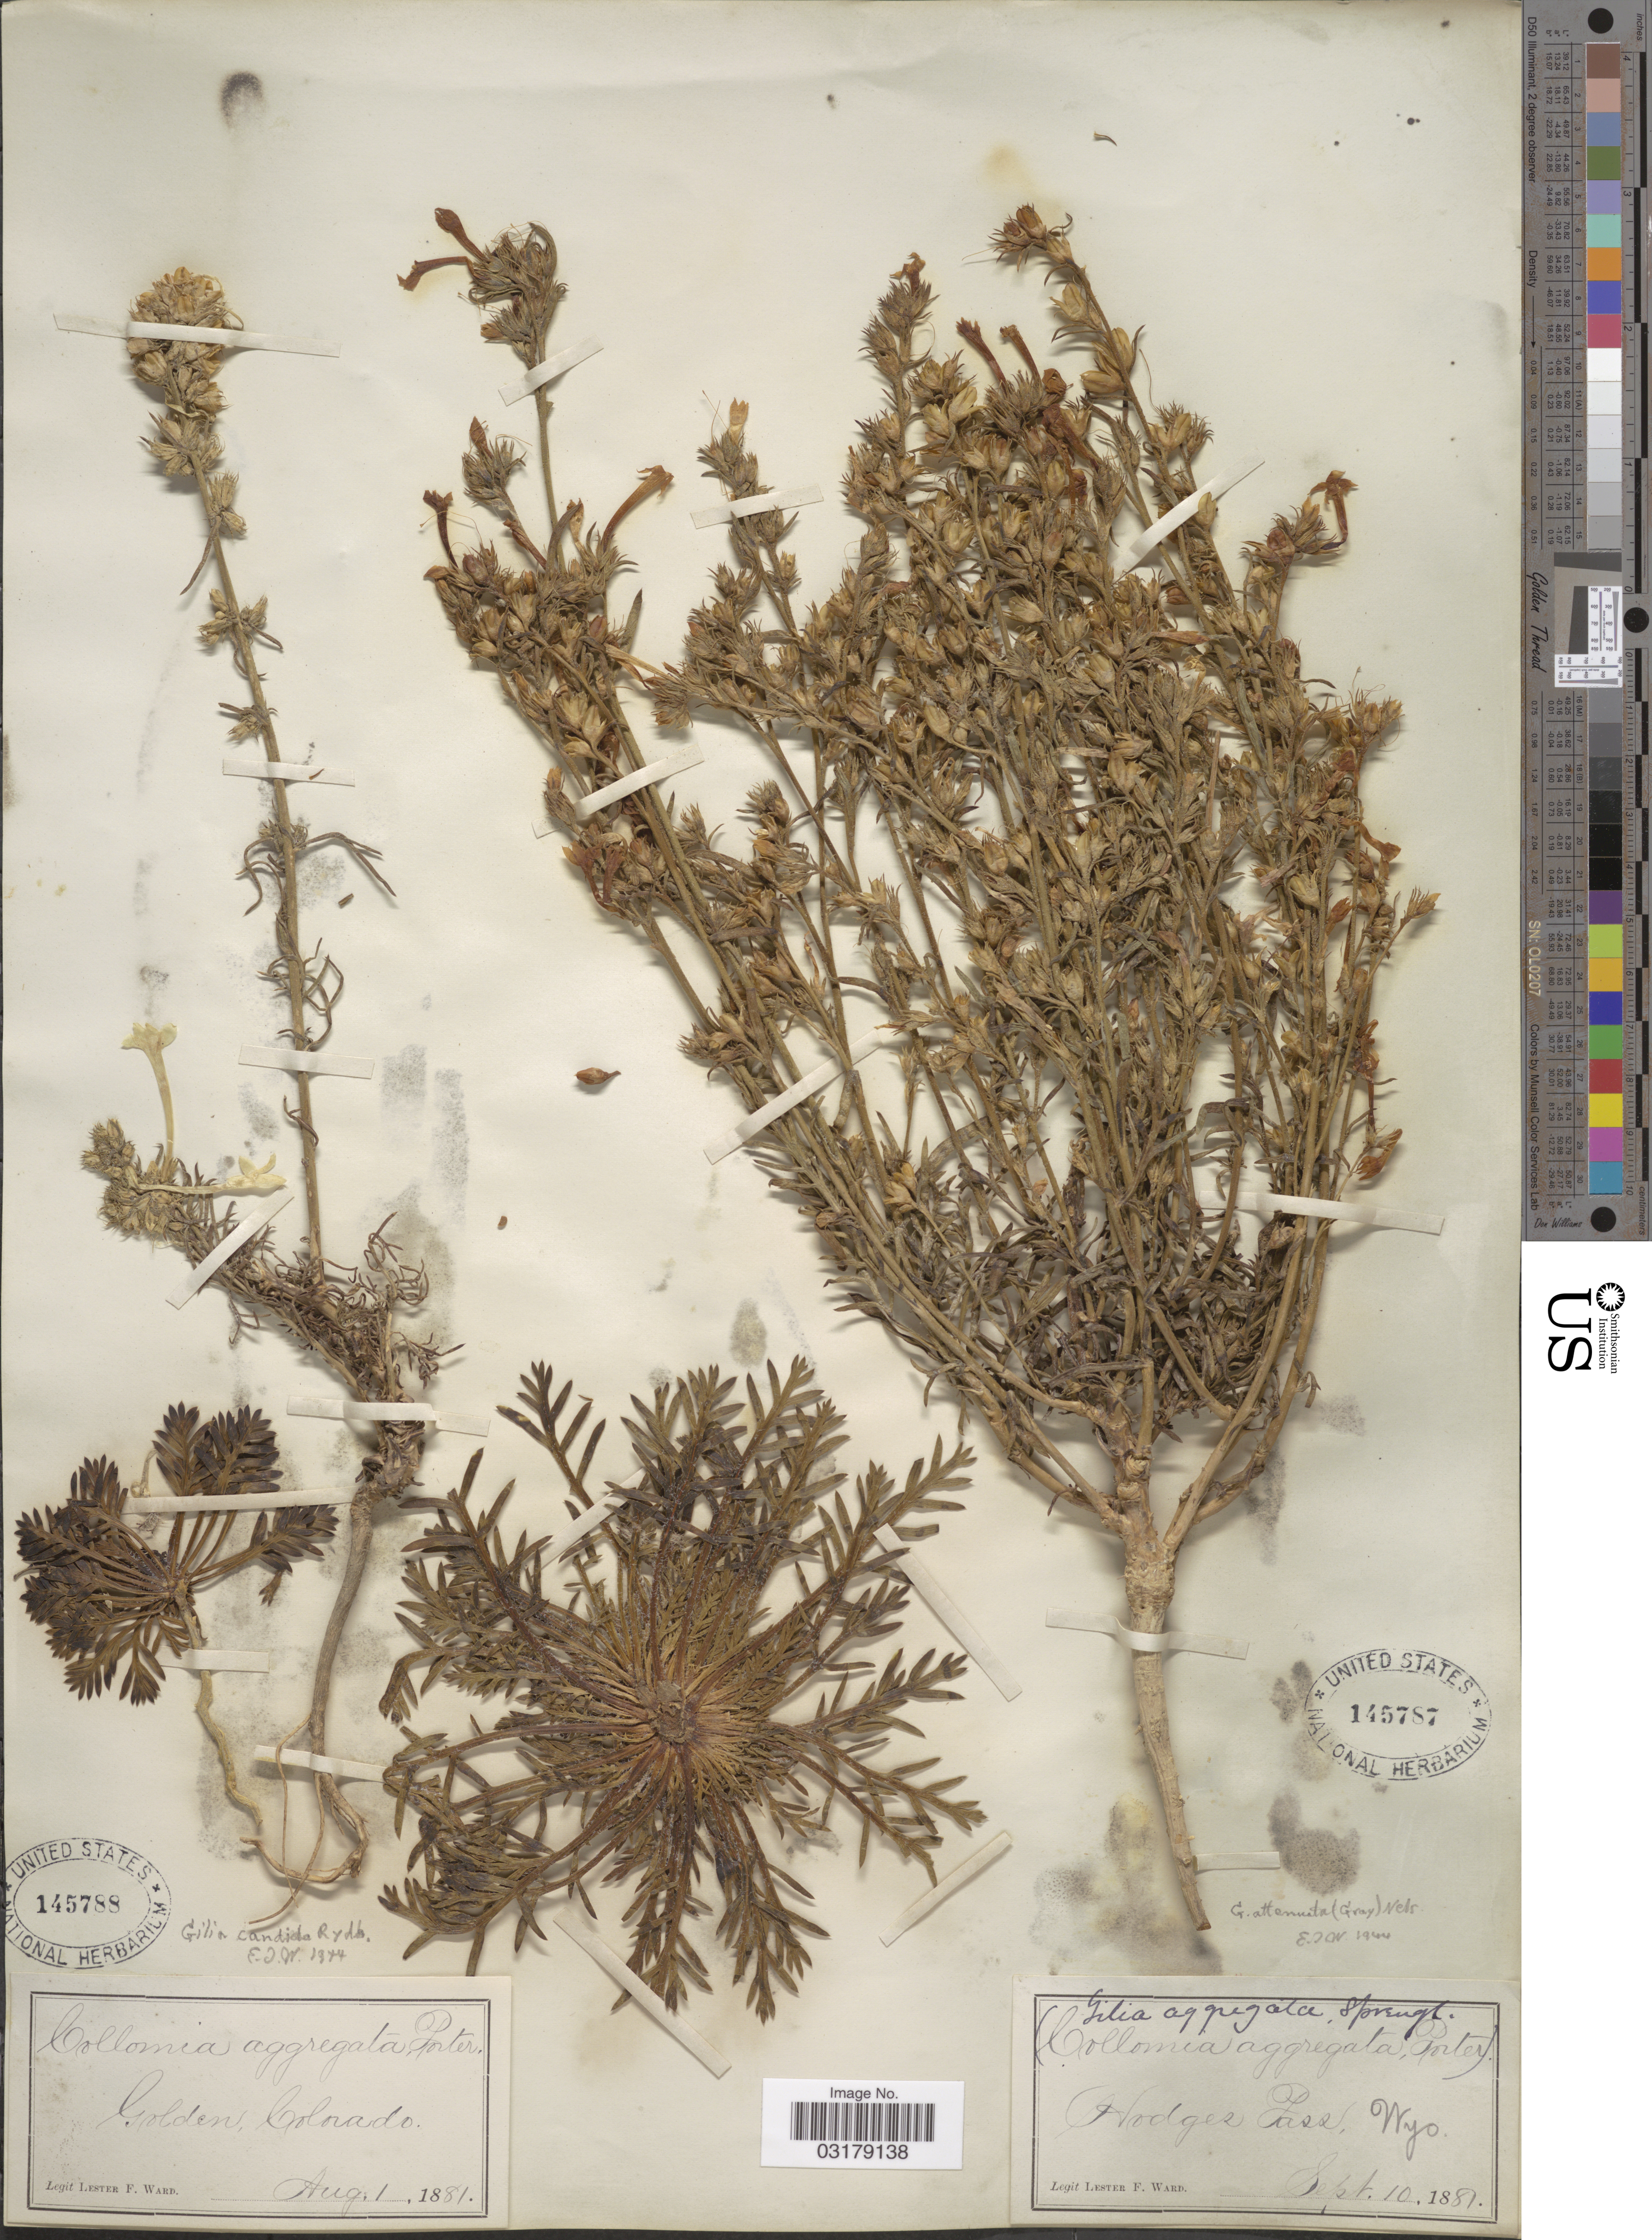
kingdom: Plantae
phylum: Tracheophyta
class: Magnoliopsida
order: Ericales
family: Polemoniaceae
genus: Ipomopsis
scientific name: Ipomopsis aggregata subsp. attenuata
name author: (A. Gray) V.E. Grant & A.D. Grant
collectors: L. F. Ward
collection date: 1881-08-01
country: United States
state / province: Colorado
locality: Golden.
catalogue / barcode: US 145788-2